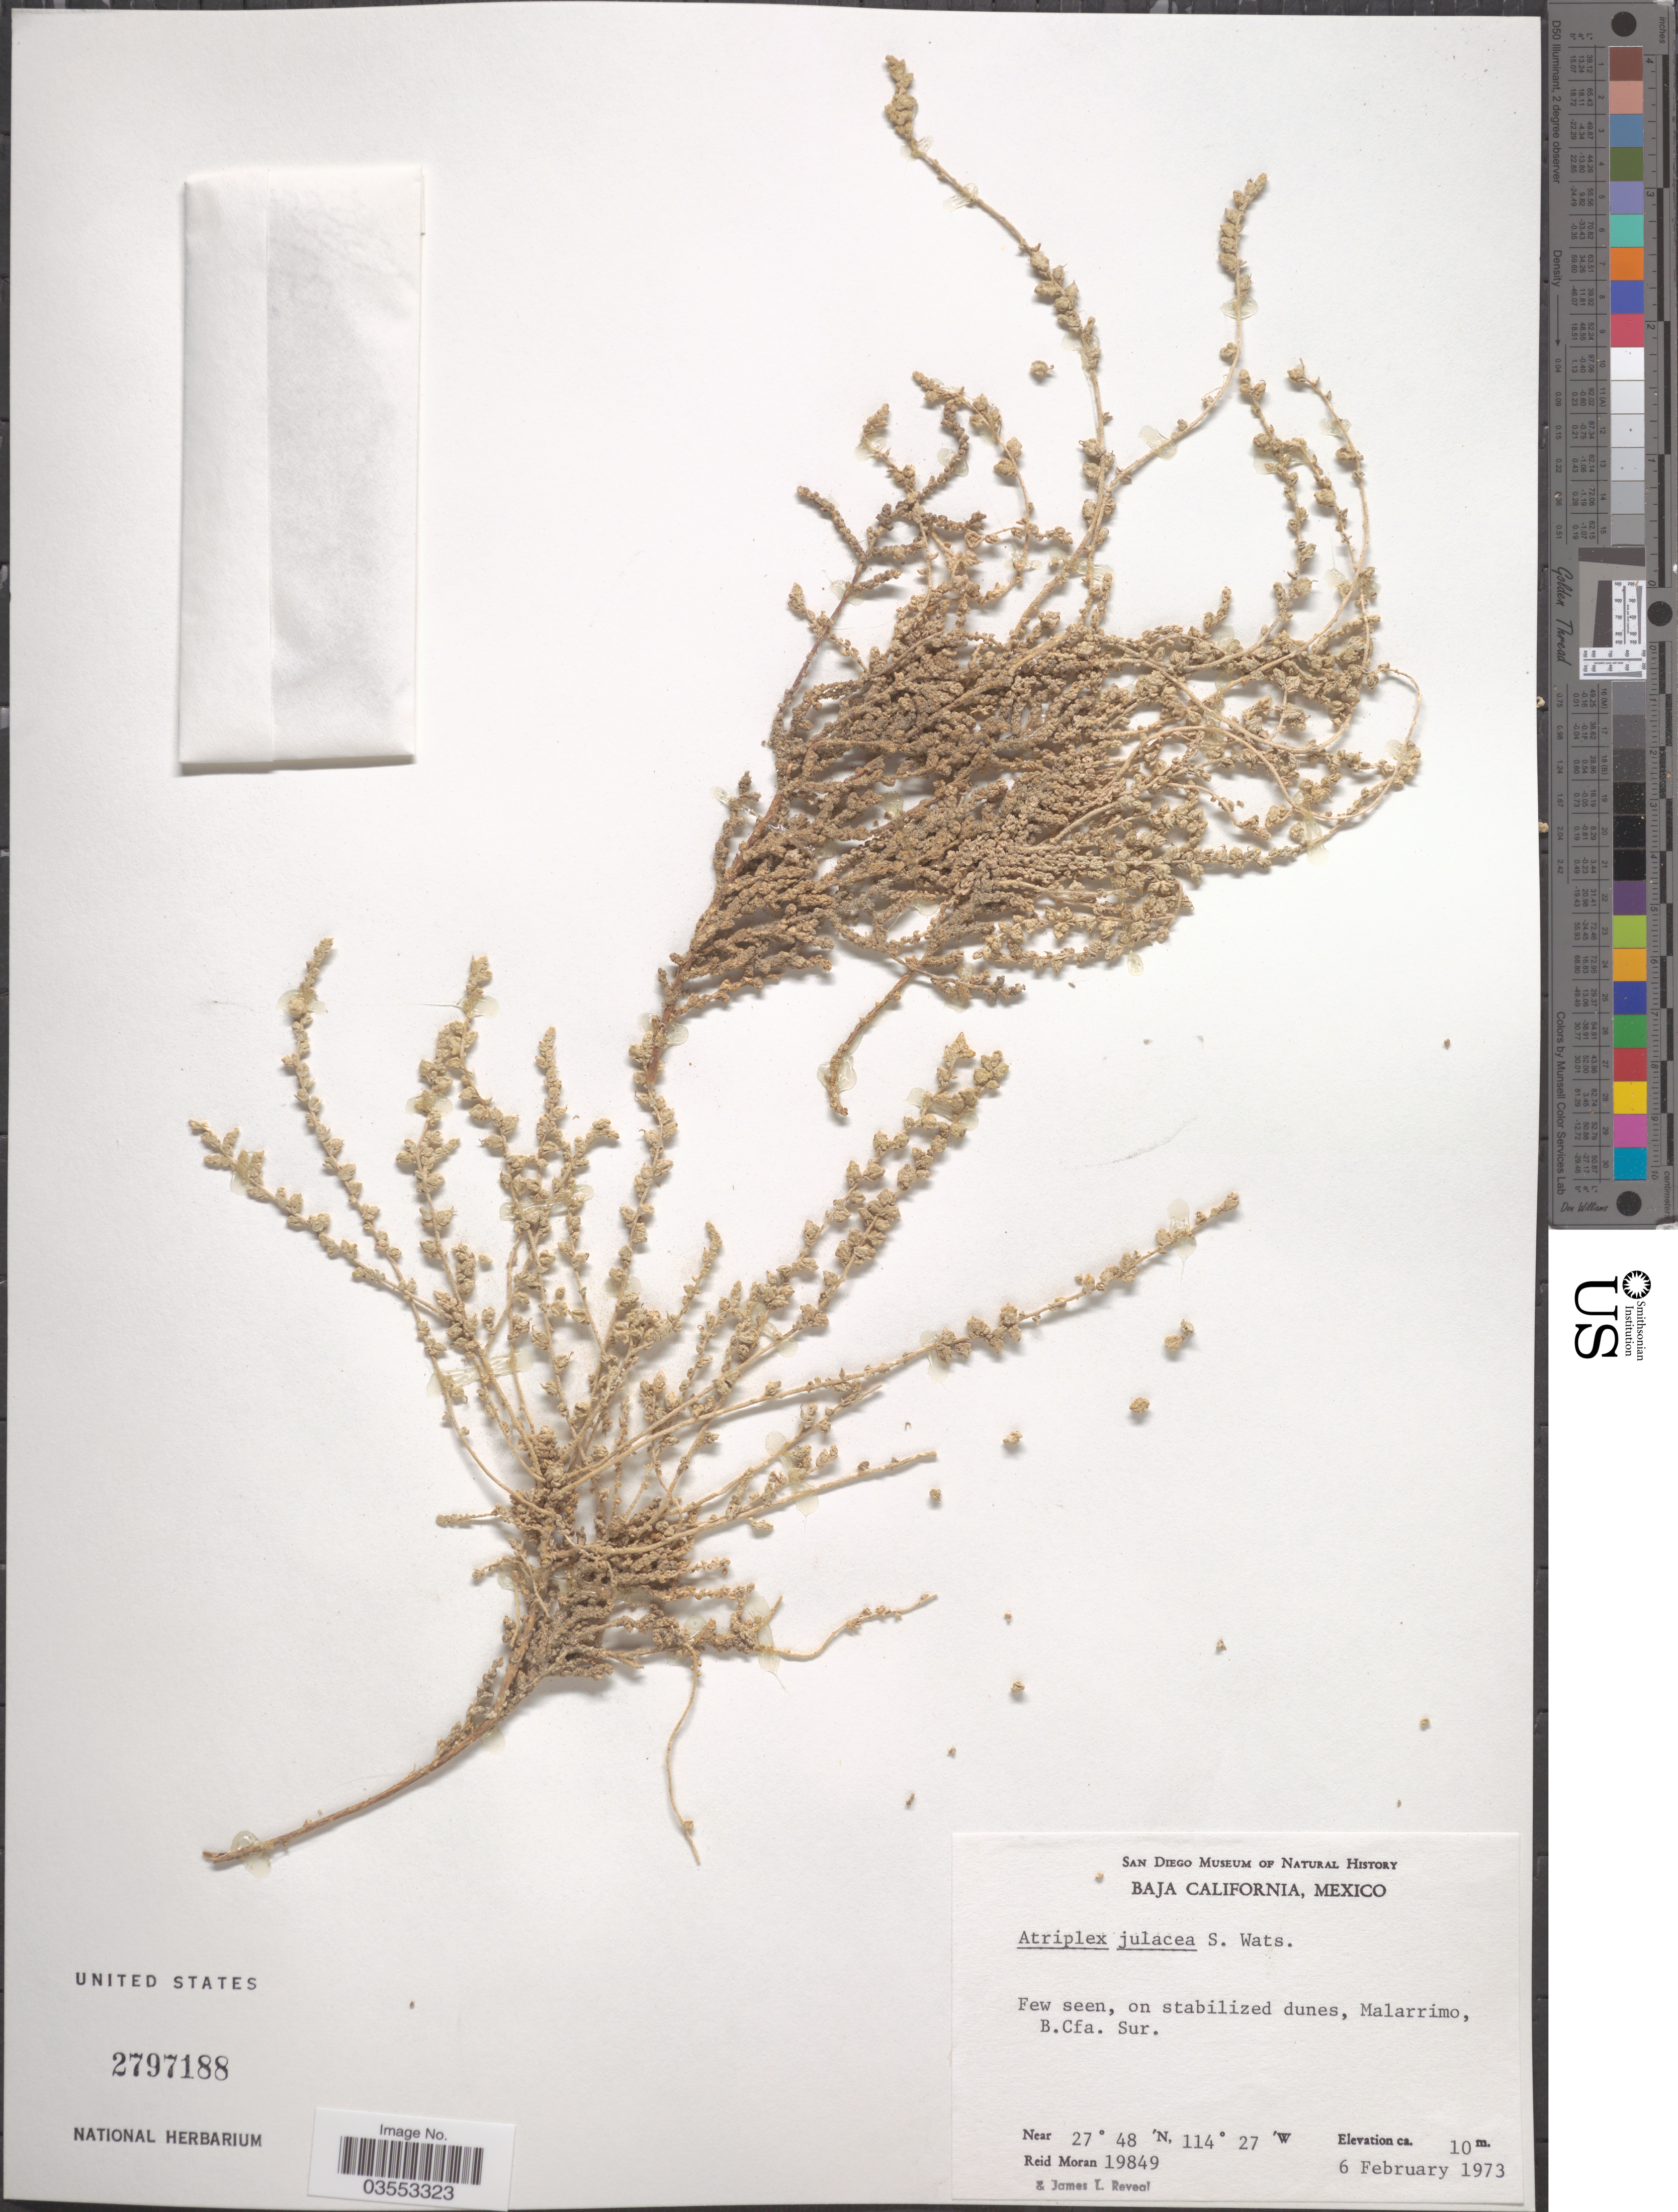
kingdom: Plantae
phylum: Tracheophyta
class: Magnoliopsida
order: Caryophyllales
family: Amaranthaceae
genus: Atriplex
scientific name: Atriplex julacea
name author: S. Watson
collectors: R. Moran & J. L. Reveal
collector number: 19849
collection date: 1973-02-06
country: Mexico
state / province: Baja California Sur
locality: Malarrimo.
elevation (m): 10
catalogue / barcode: US 2797188